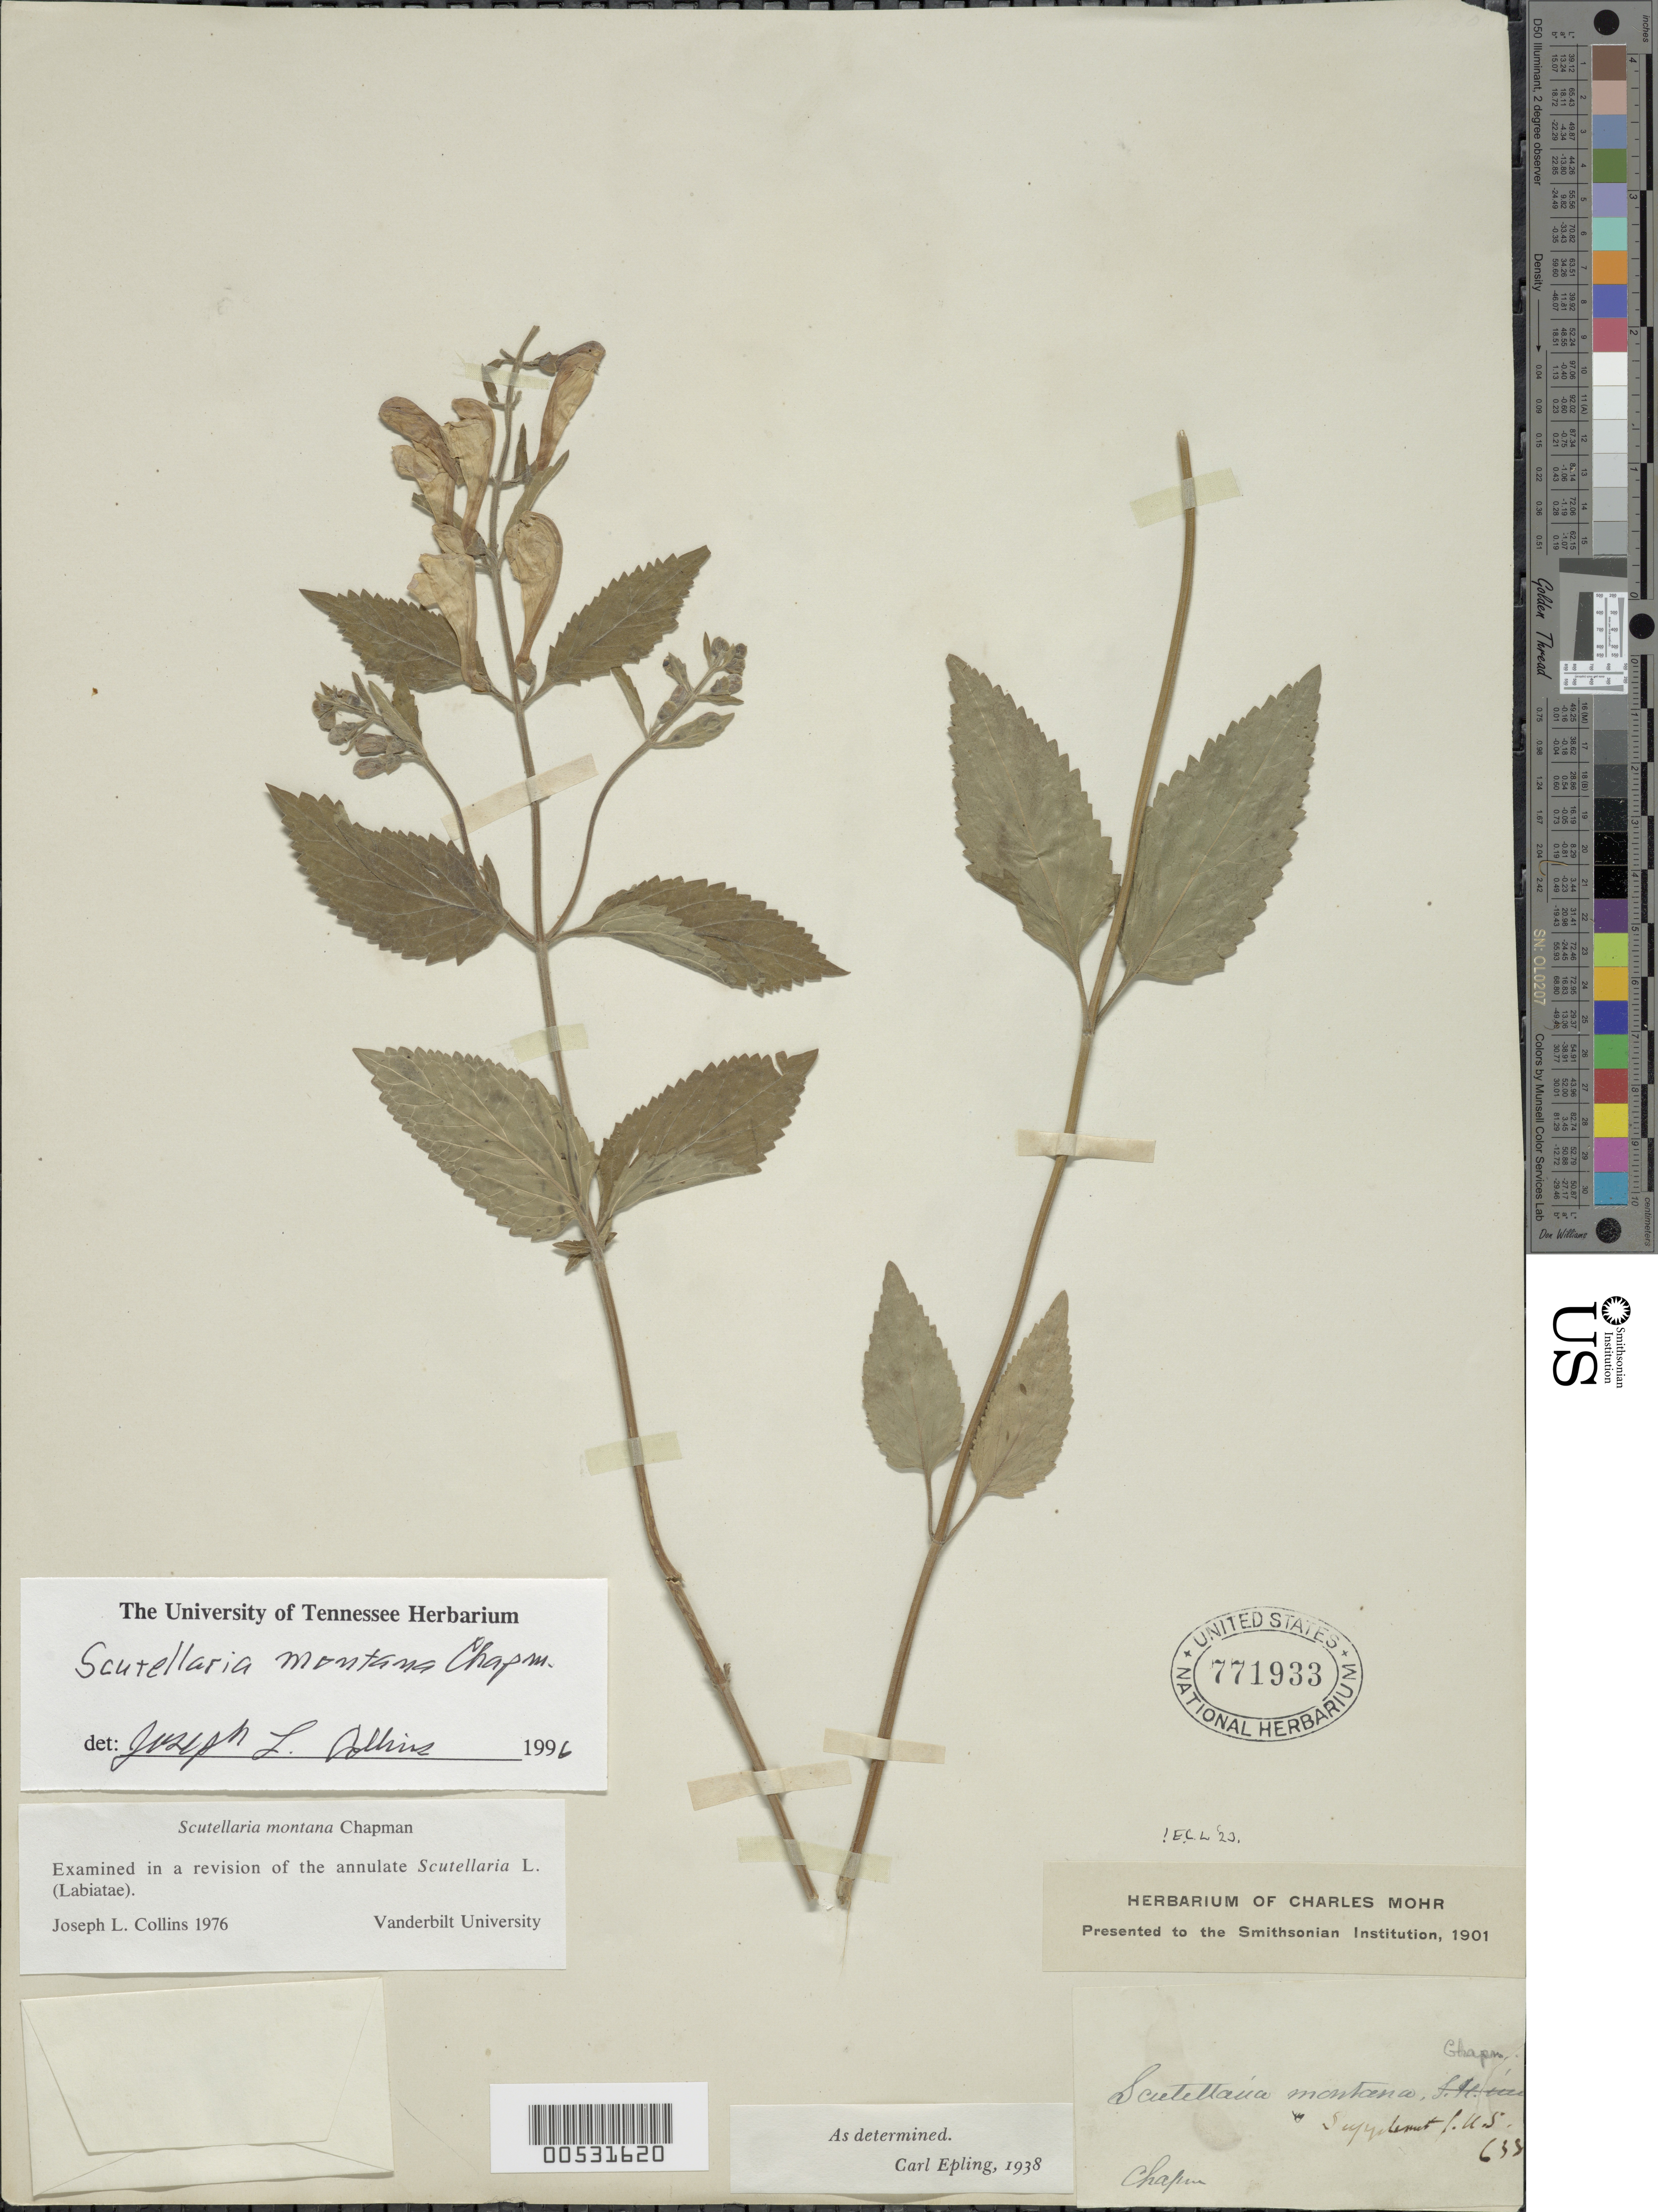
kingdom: Plantae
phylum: Tracheophyta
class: Magnoliopsida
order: Lamiales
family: Lamiaceae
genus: Scutellaria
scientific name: Scutellaria montana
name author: Chapm.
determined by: Collins, J. L.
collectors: ex herb. Chapman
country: United States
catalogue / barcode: US 771933